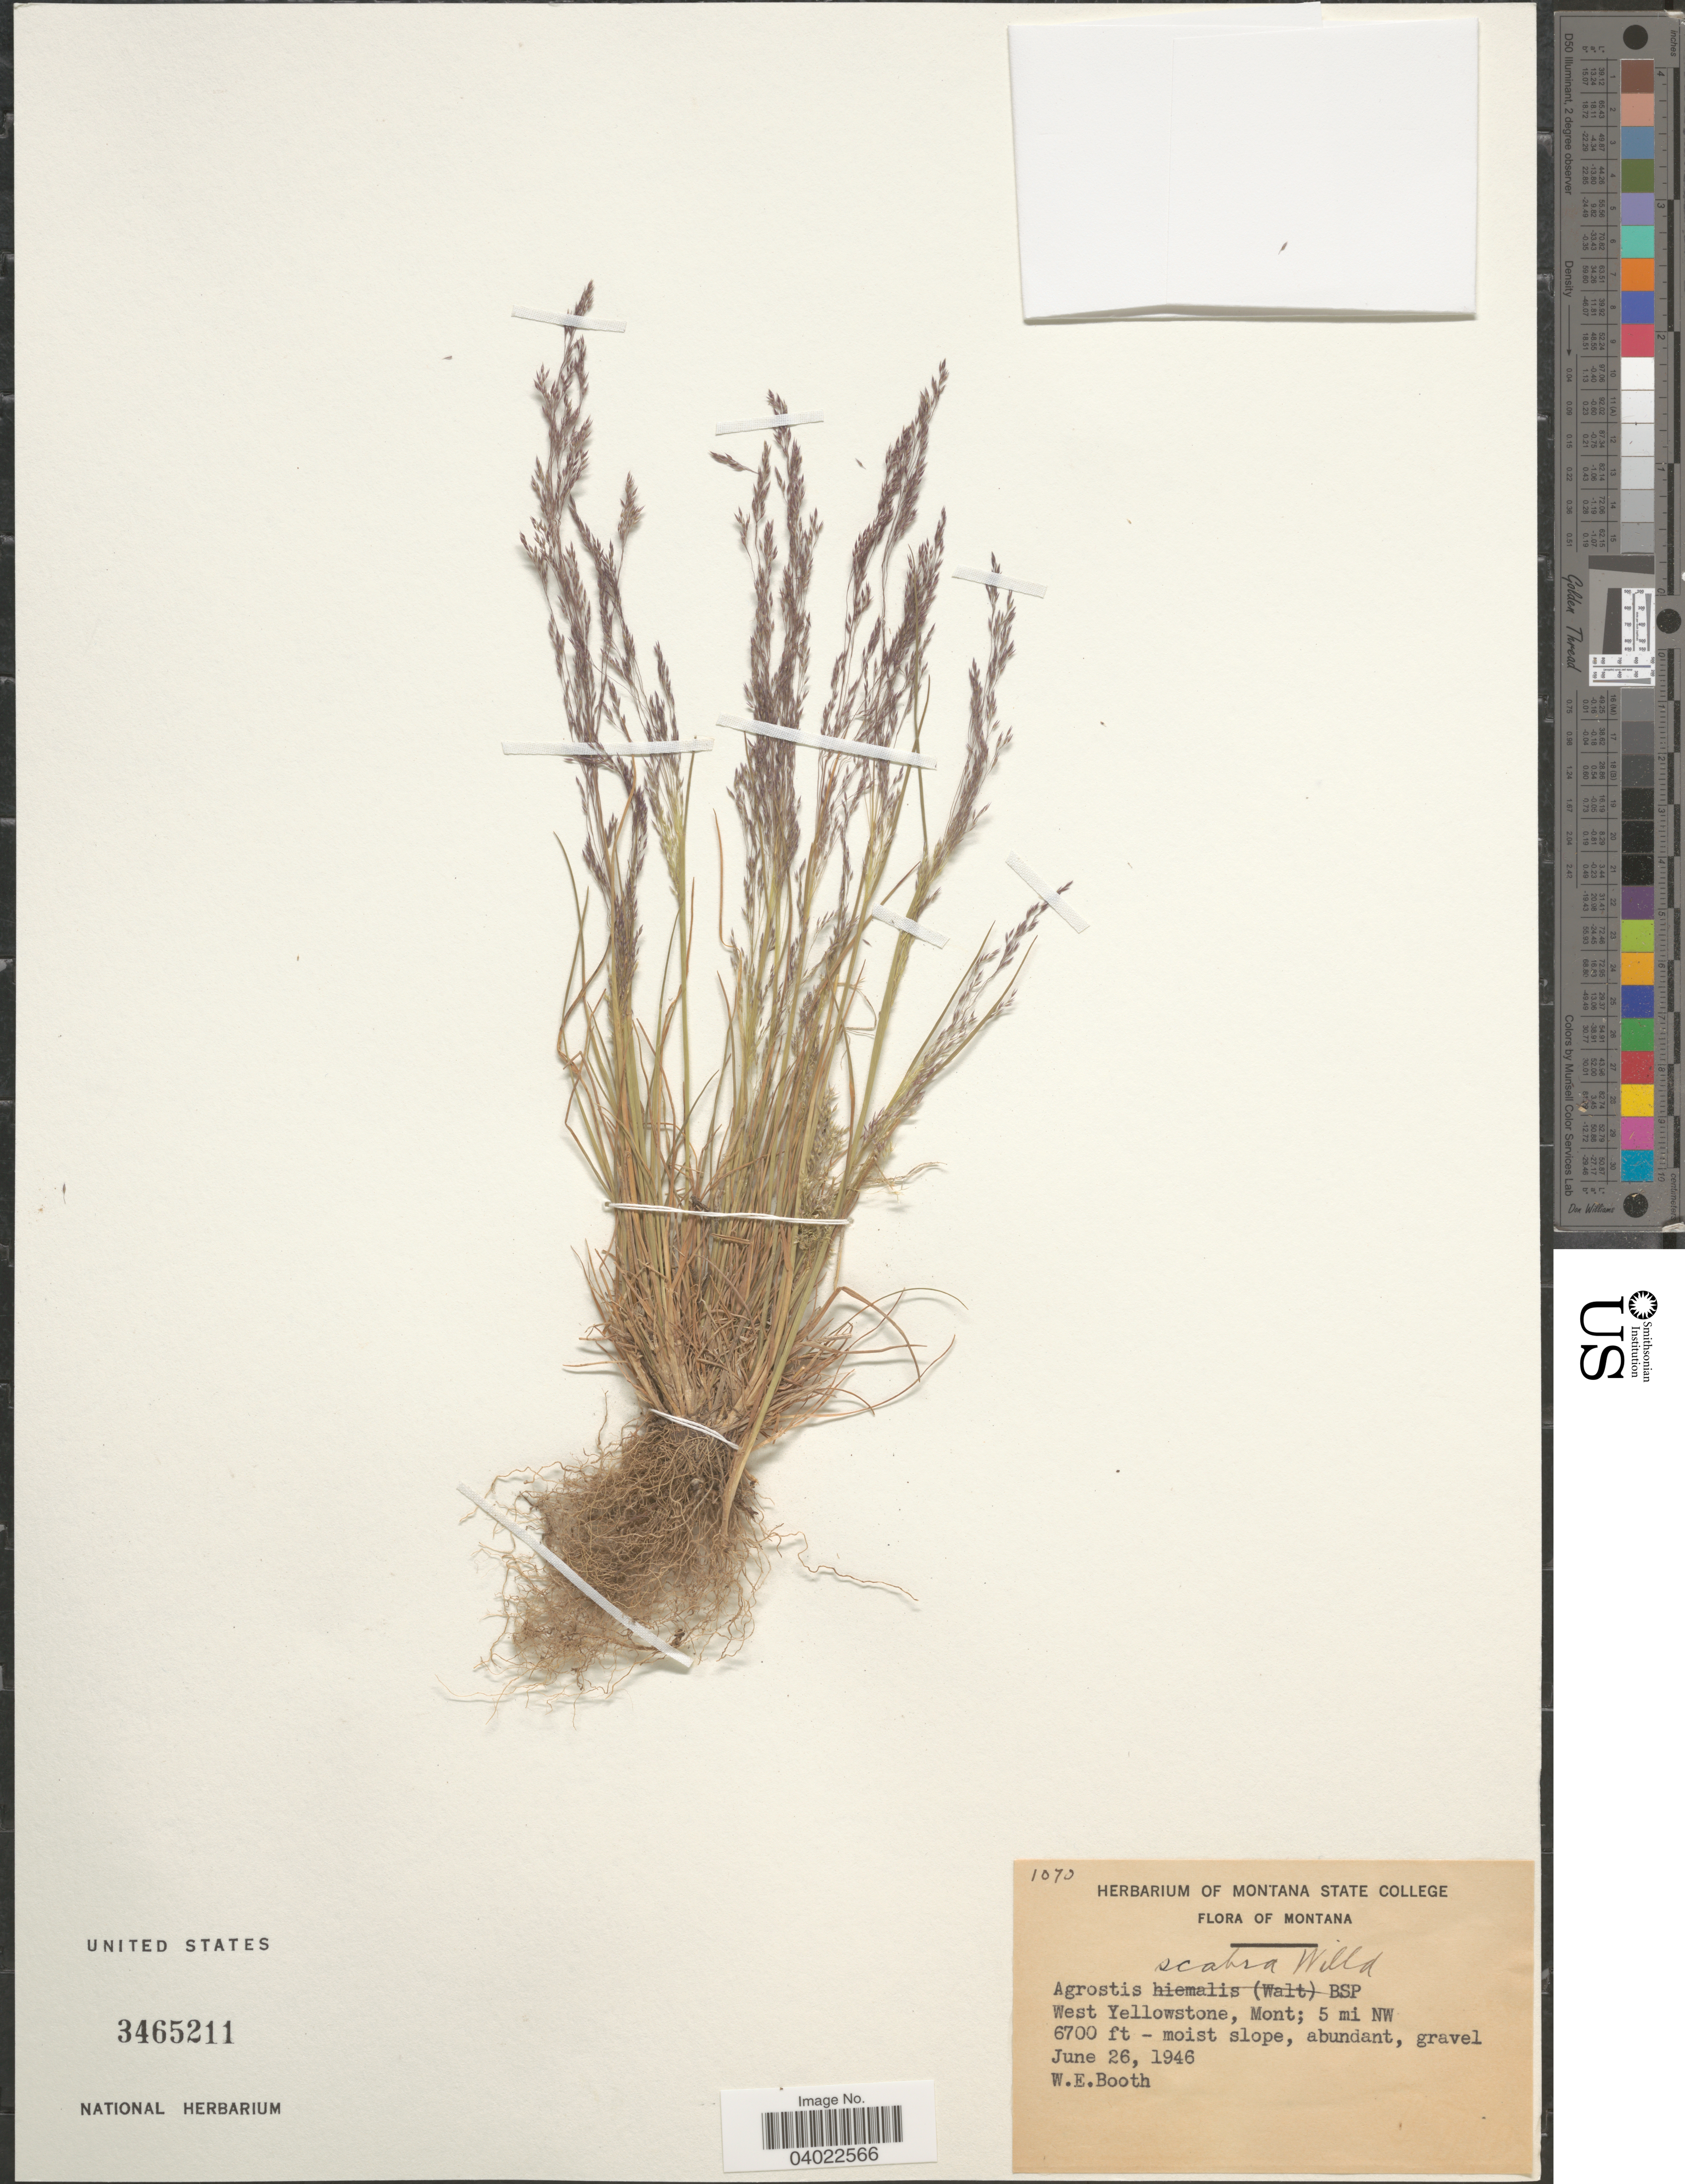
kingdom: Plantae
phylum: Tracheophyta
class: Liliopsida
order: Poales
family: Poaceae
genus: Agrostis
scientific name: Agrostis scabra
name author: Willd.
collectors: W. Booth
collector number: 1070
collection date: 1946-06-26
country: United States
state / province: Montana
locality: West Yellowstone; 5 mi NW.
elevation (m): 2042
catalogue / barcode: US 3465211